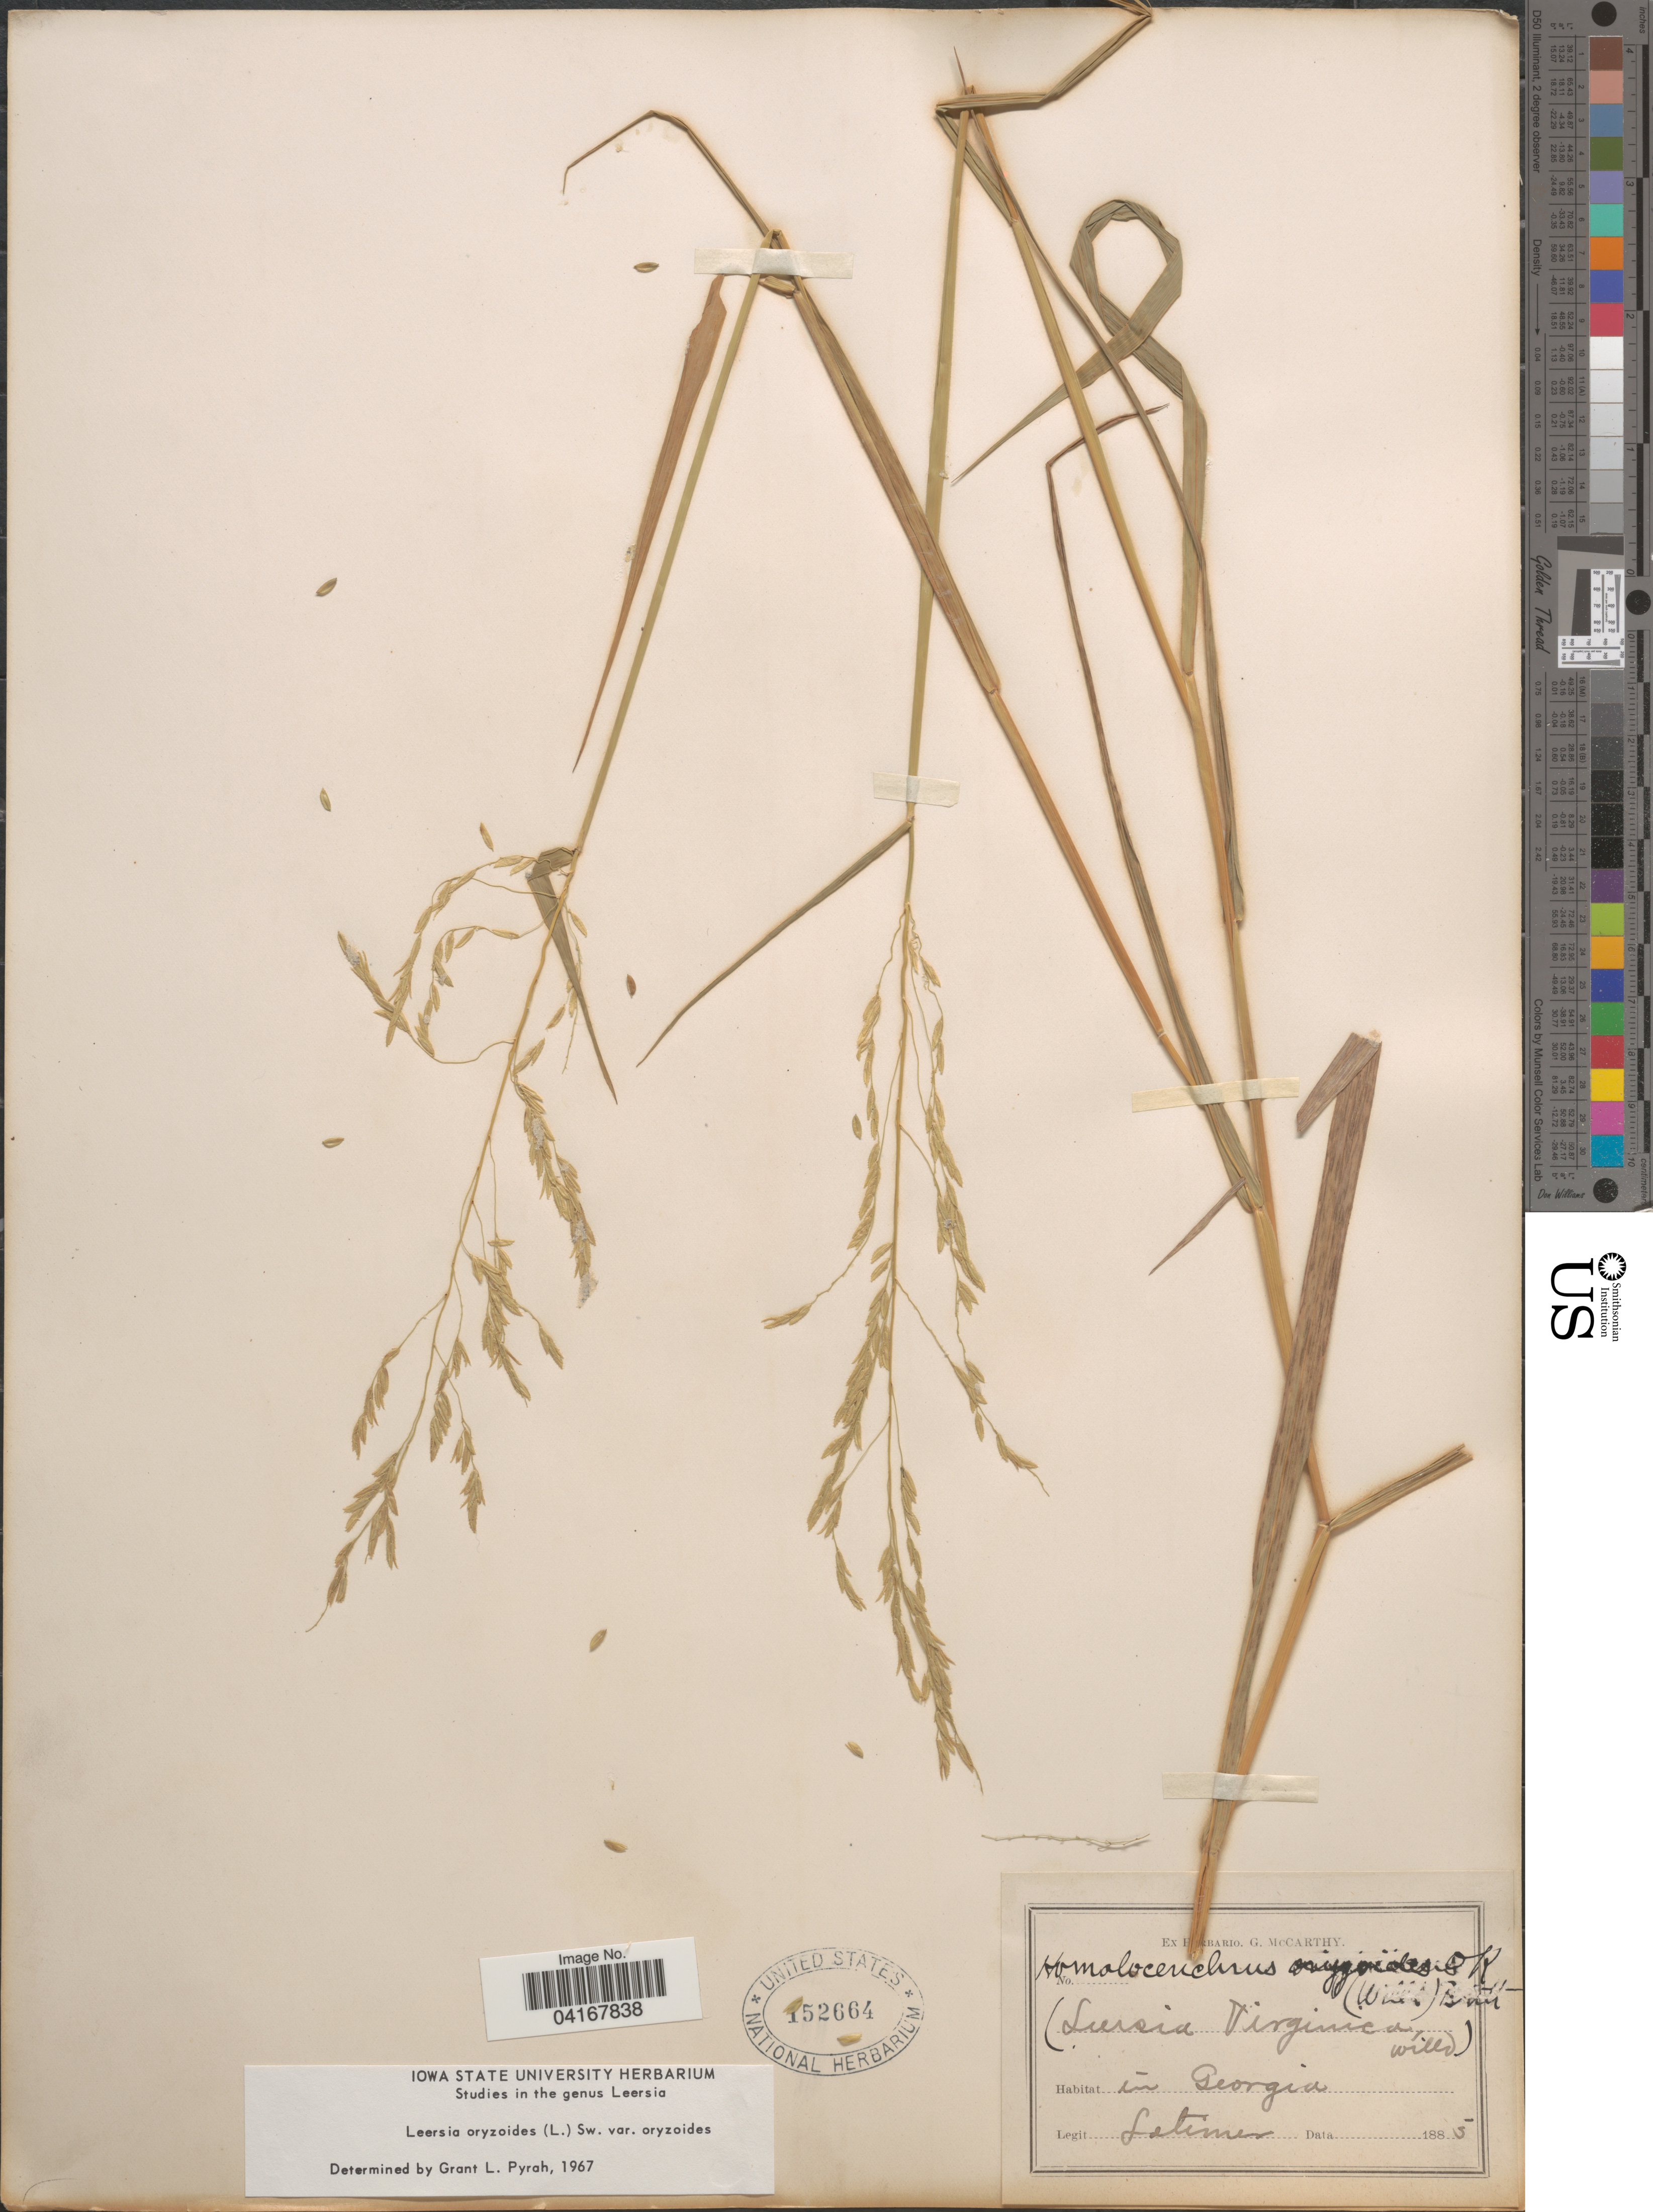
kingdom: Plantae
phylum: Tracheophyta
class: Liliopsida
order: Poales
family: Poaceae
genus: Leersia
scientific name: Leersia oryzoides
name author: (L.) Sw.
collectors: Latimer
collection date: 1885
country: United States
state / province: Georgia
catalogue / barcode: US 152664